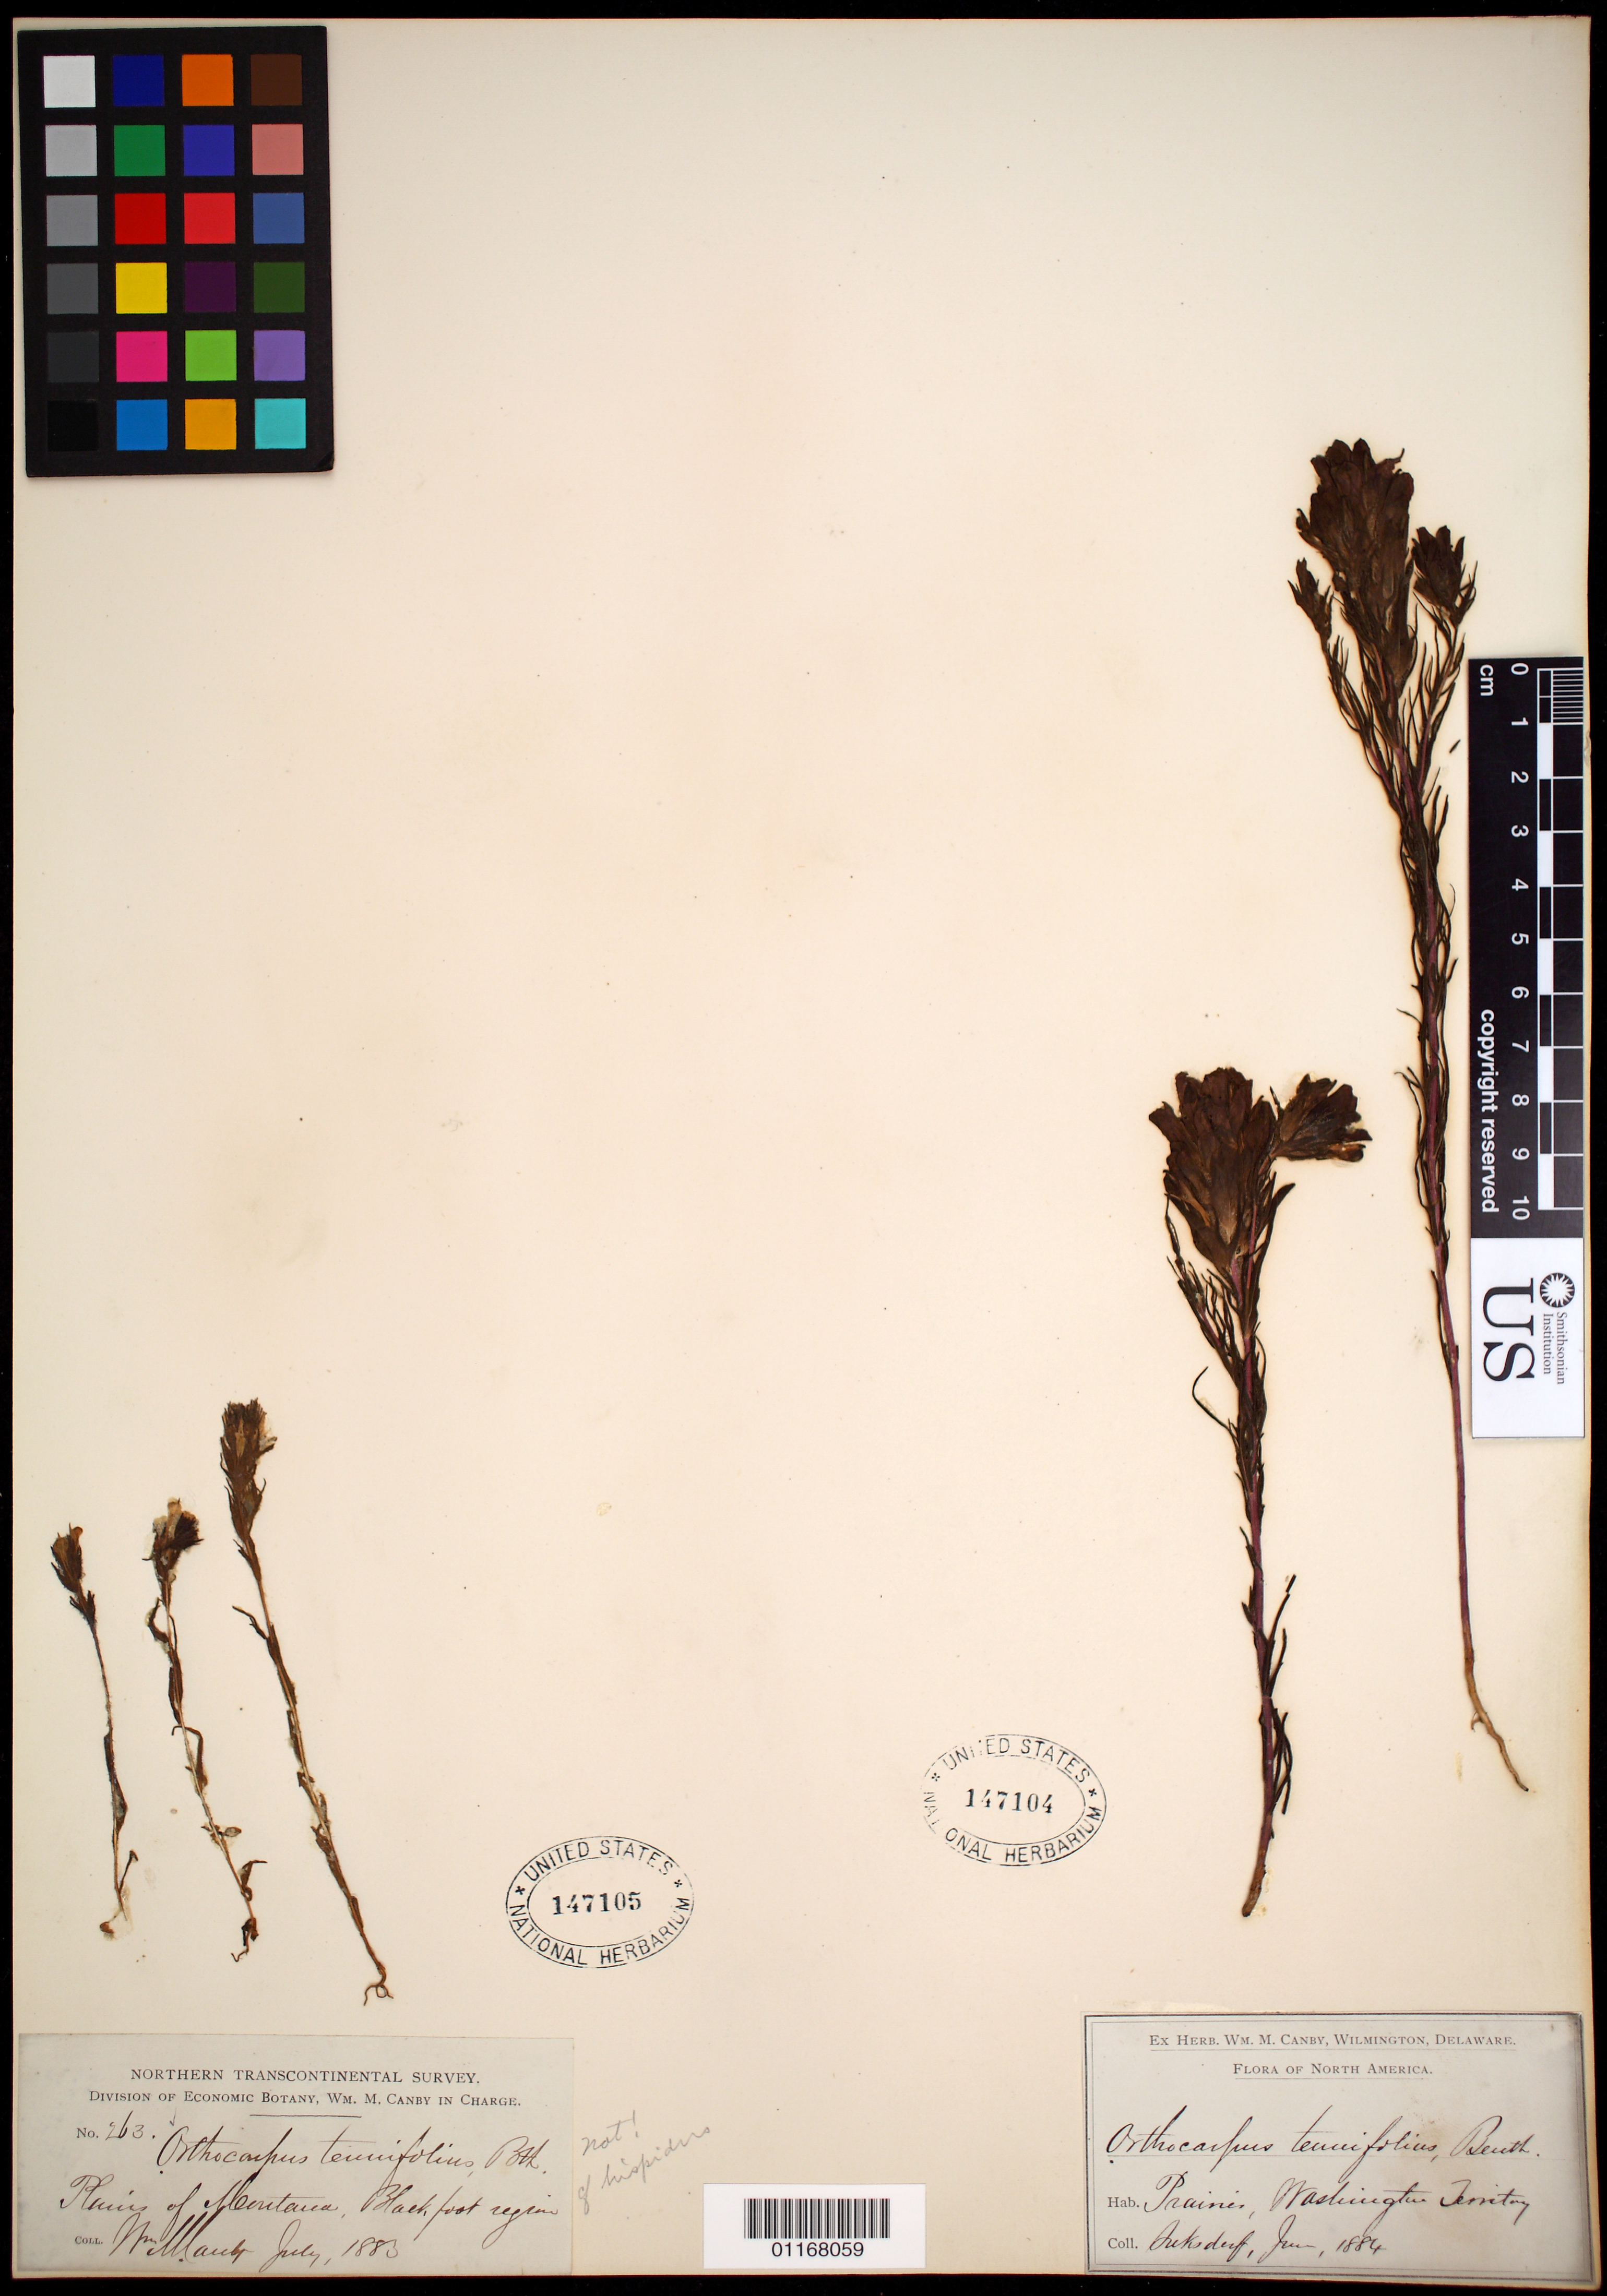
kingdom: Plantae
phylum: Tracheophyta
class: Magnoliopsida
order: Lamiales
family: Orobanchaceae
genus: Orthocarpus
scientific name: Orthocarpus tenuifolius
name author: (Pursh) Benth.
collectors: W. M. Canby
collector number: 263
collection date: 1883-07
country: United States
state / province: Montana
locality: Black foot region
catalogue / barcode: US 147105